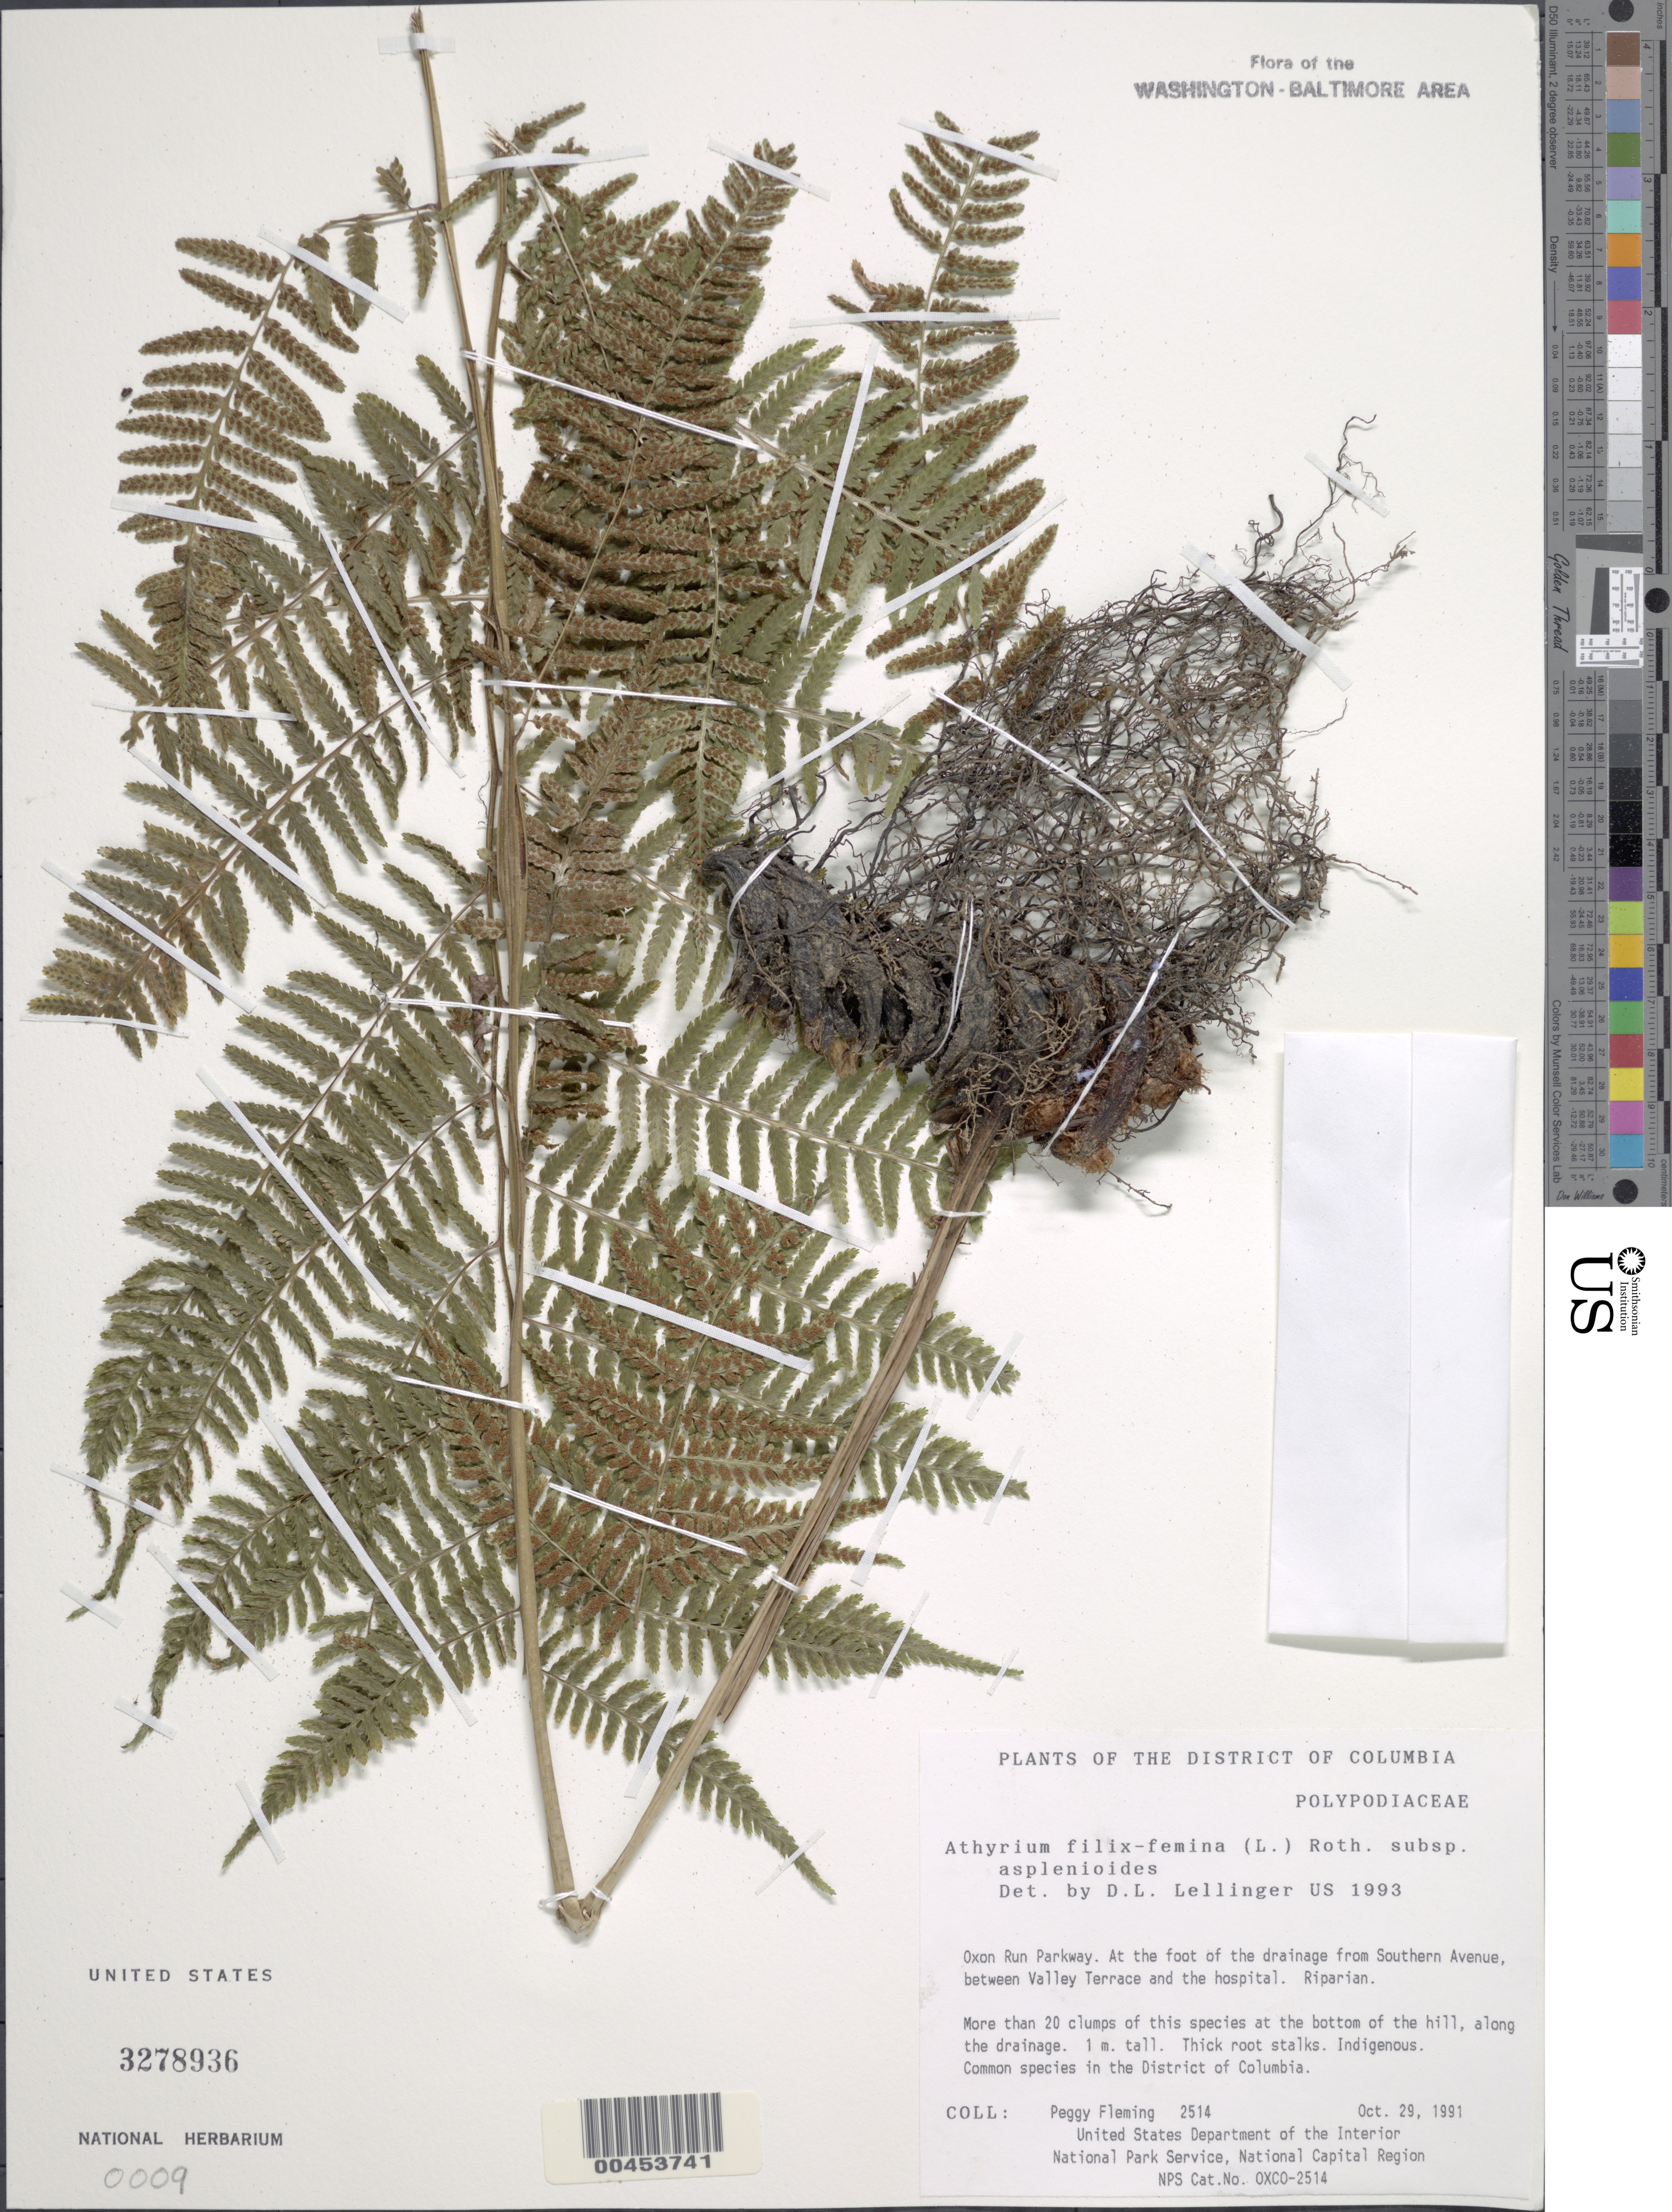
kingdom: Plantae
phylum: Tracheophyta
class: Polypodiopsida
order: Polypodiales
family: Athyriaceae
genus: Athyrium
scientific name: Athyrium filix-femina var. asplenioides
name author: (Michx.) Farw.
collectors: P. Fleming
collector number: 2514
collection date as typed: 29 Oct 1991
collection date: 1991-10-29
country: United States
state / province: District of Columbia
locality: Oxon Run Parkway, Drainage from southern Ave, between Valley Terrace and the Hospital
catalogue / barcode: US 3278936